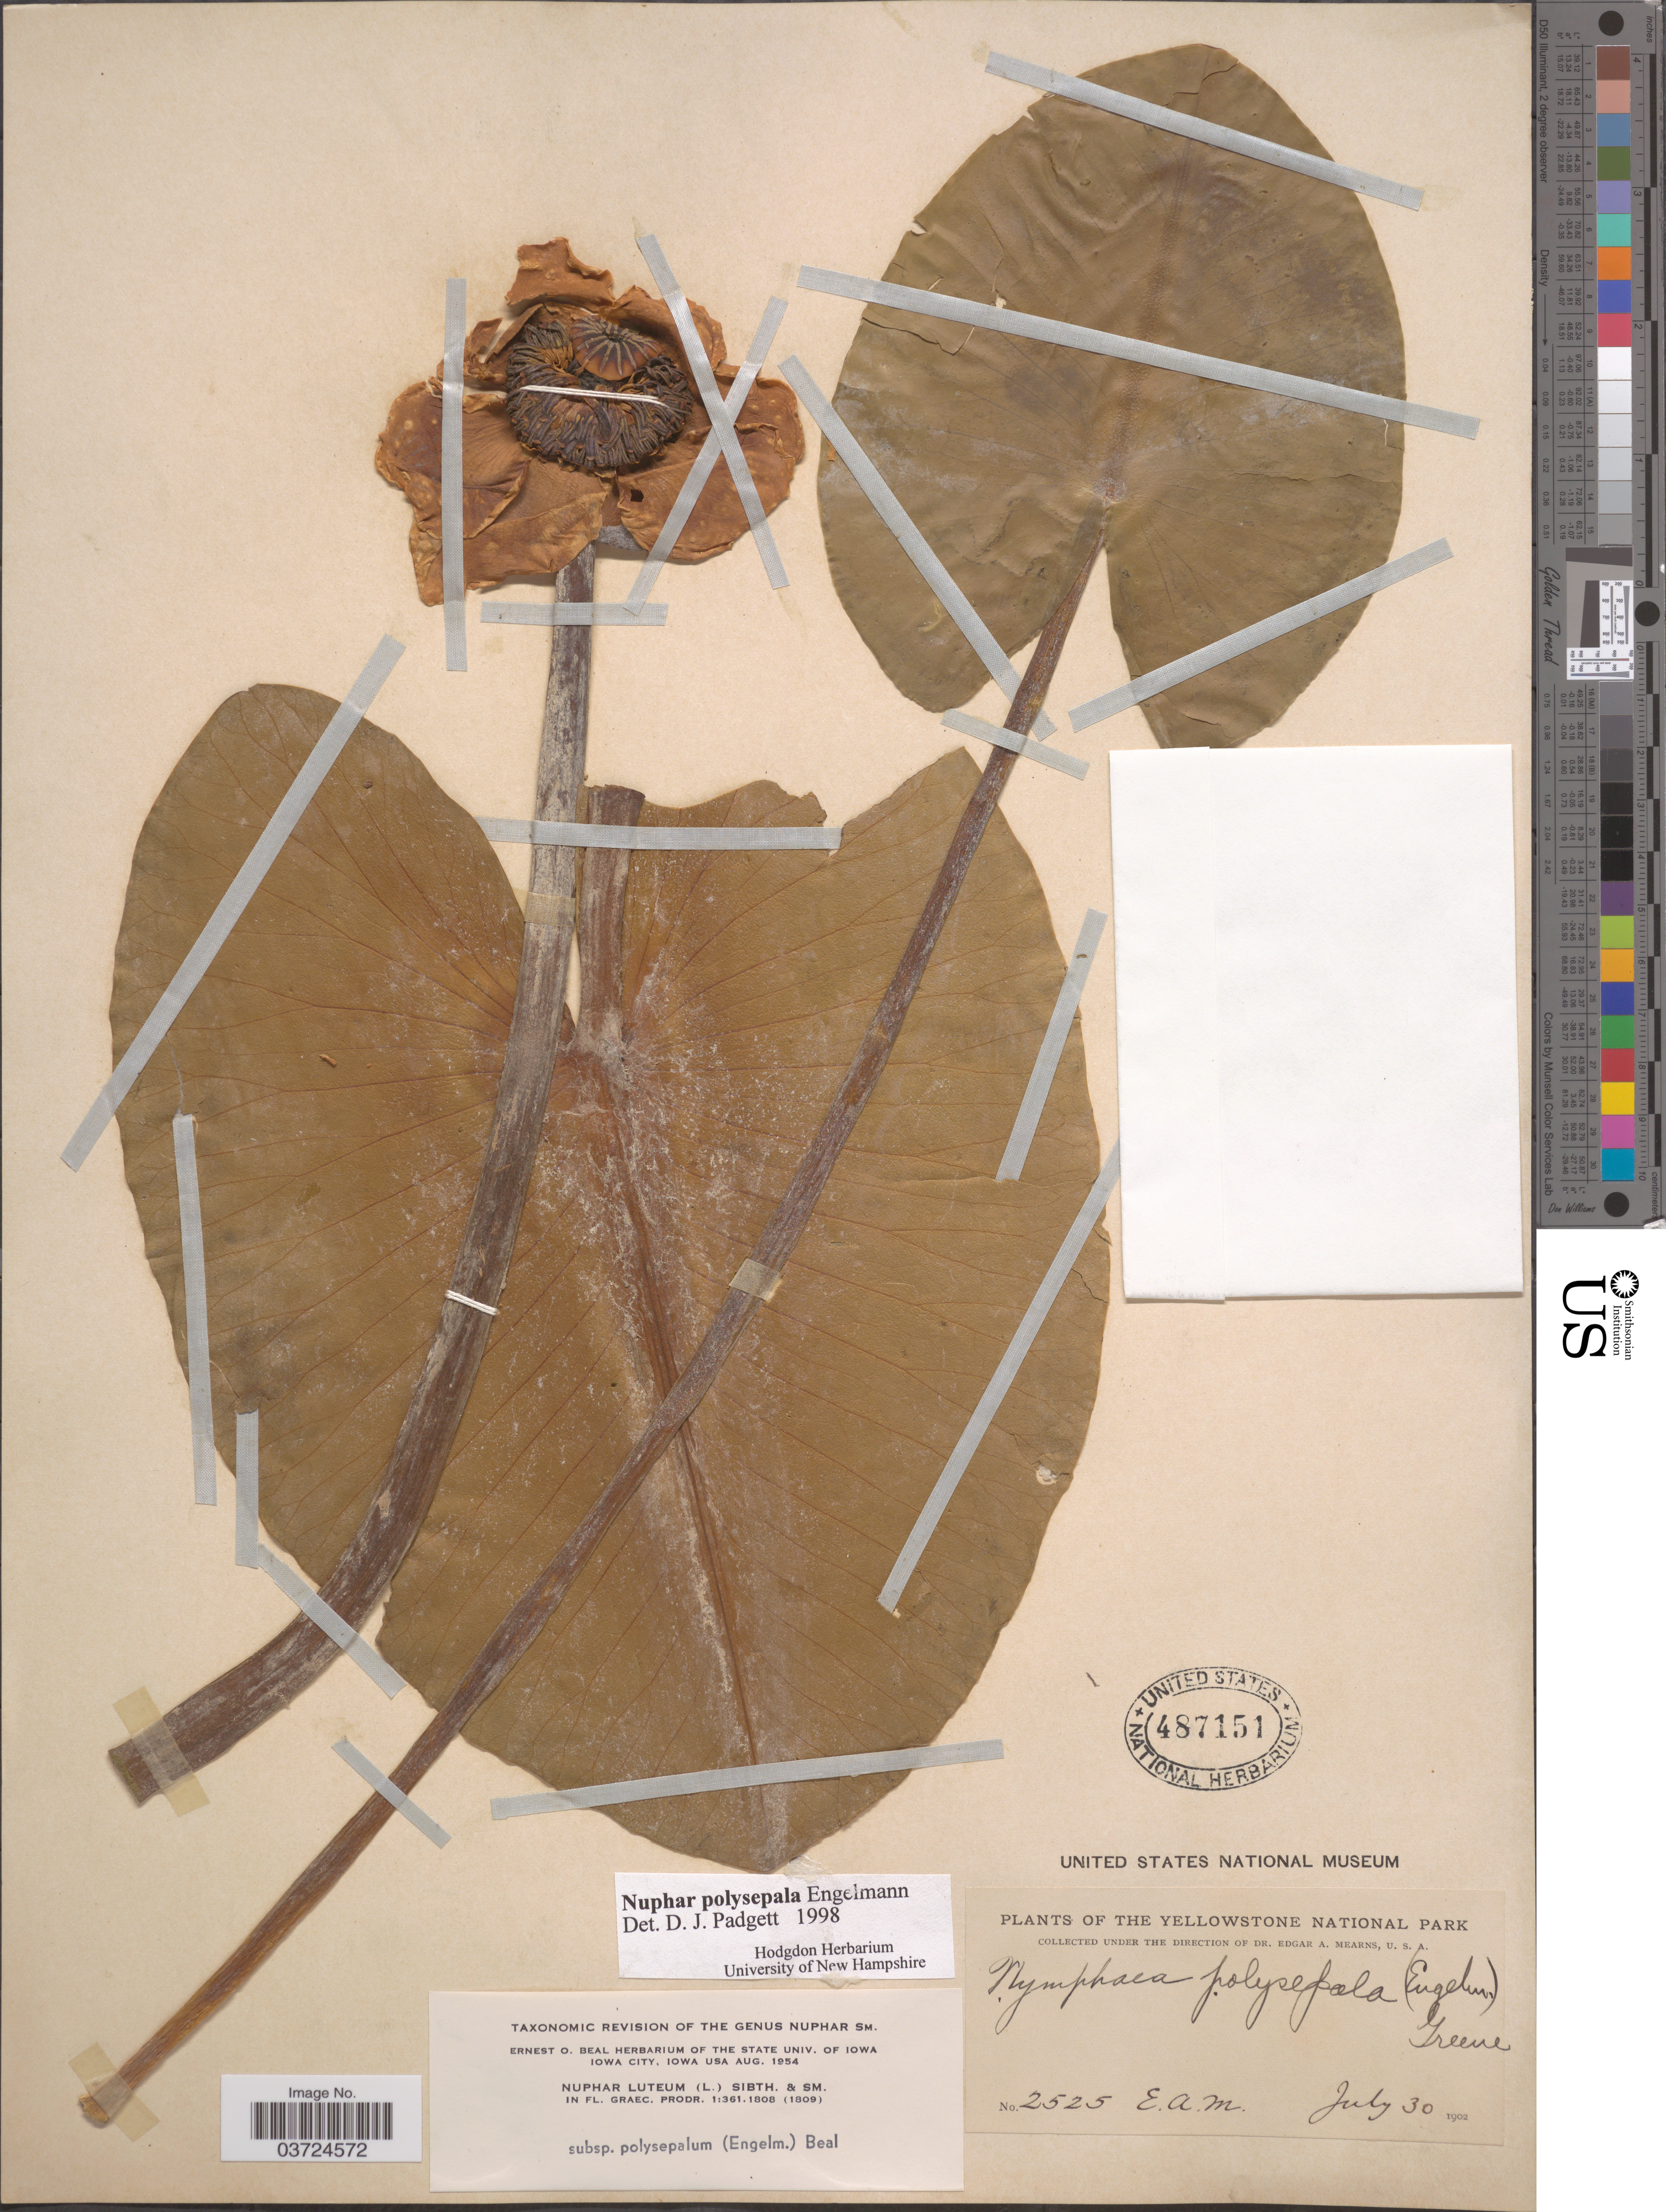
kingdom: Plantae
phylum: Tracheophyta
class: Magnoliopsida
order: Nymphaeales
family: Nymphaeaceae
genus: Nuphar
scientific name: Nuphar polysepala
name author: Englem.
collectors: E. A. Mearns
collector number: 2525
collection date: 1902-07-30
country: United States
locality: The Yellowstone National Park.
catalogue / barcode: US 487151